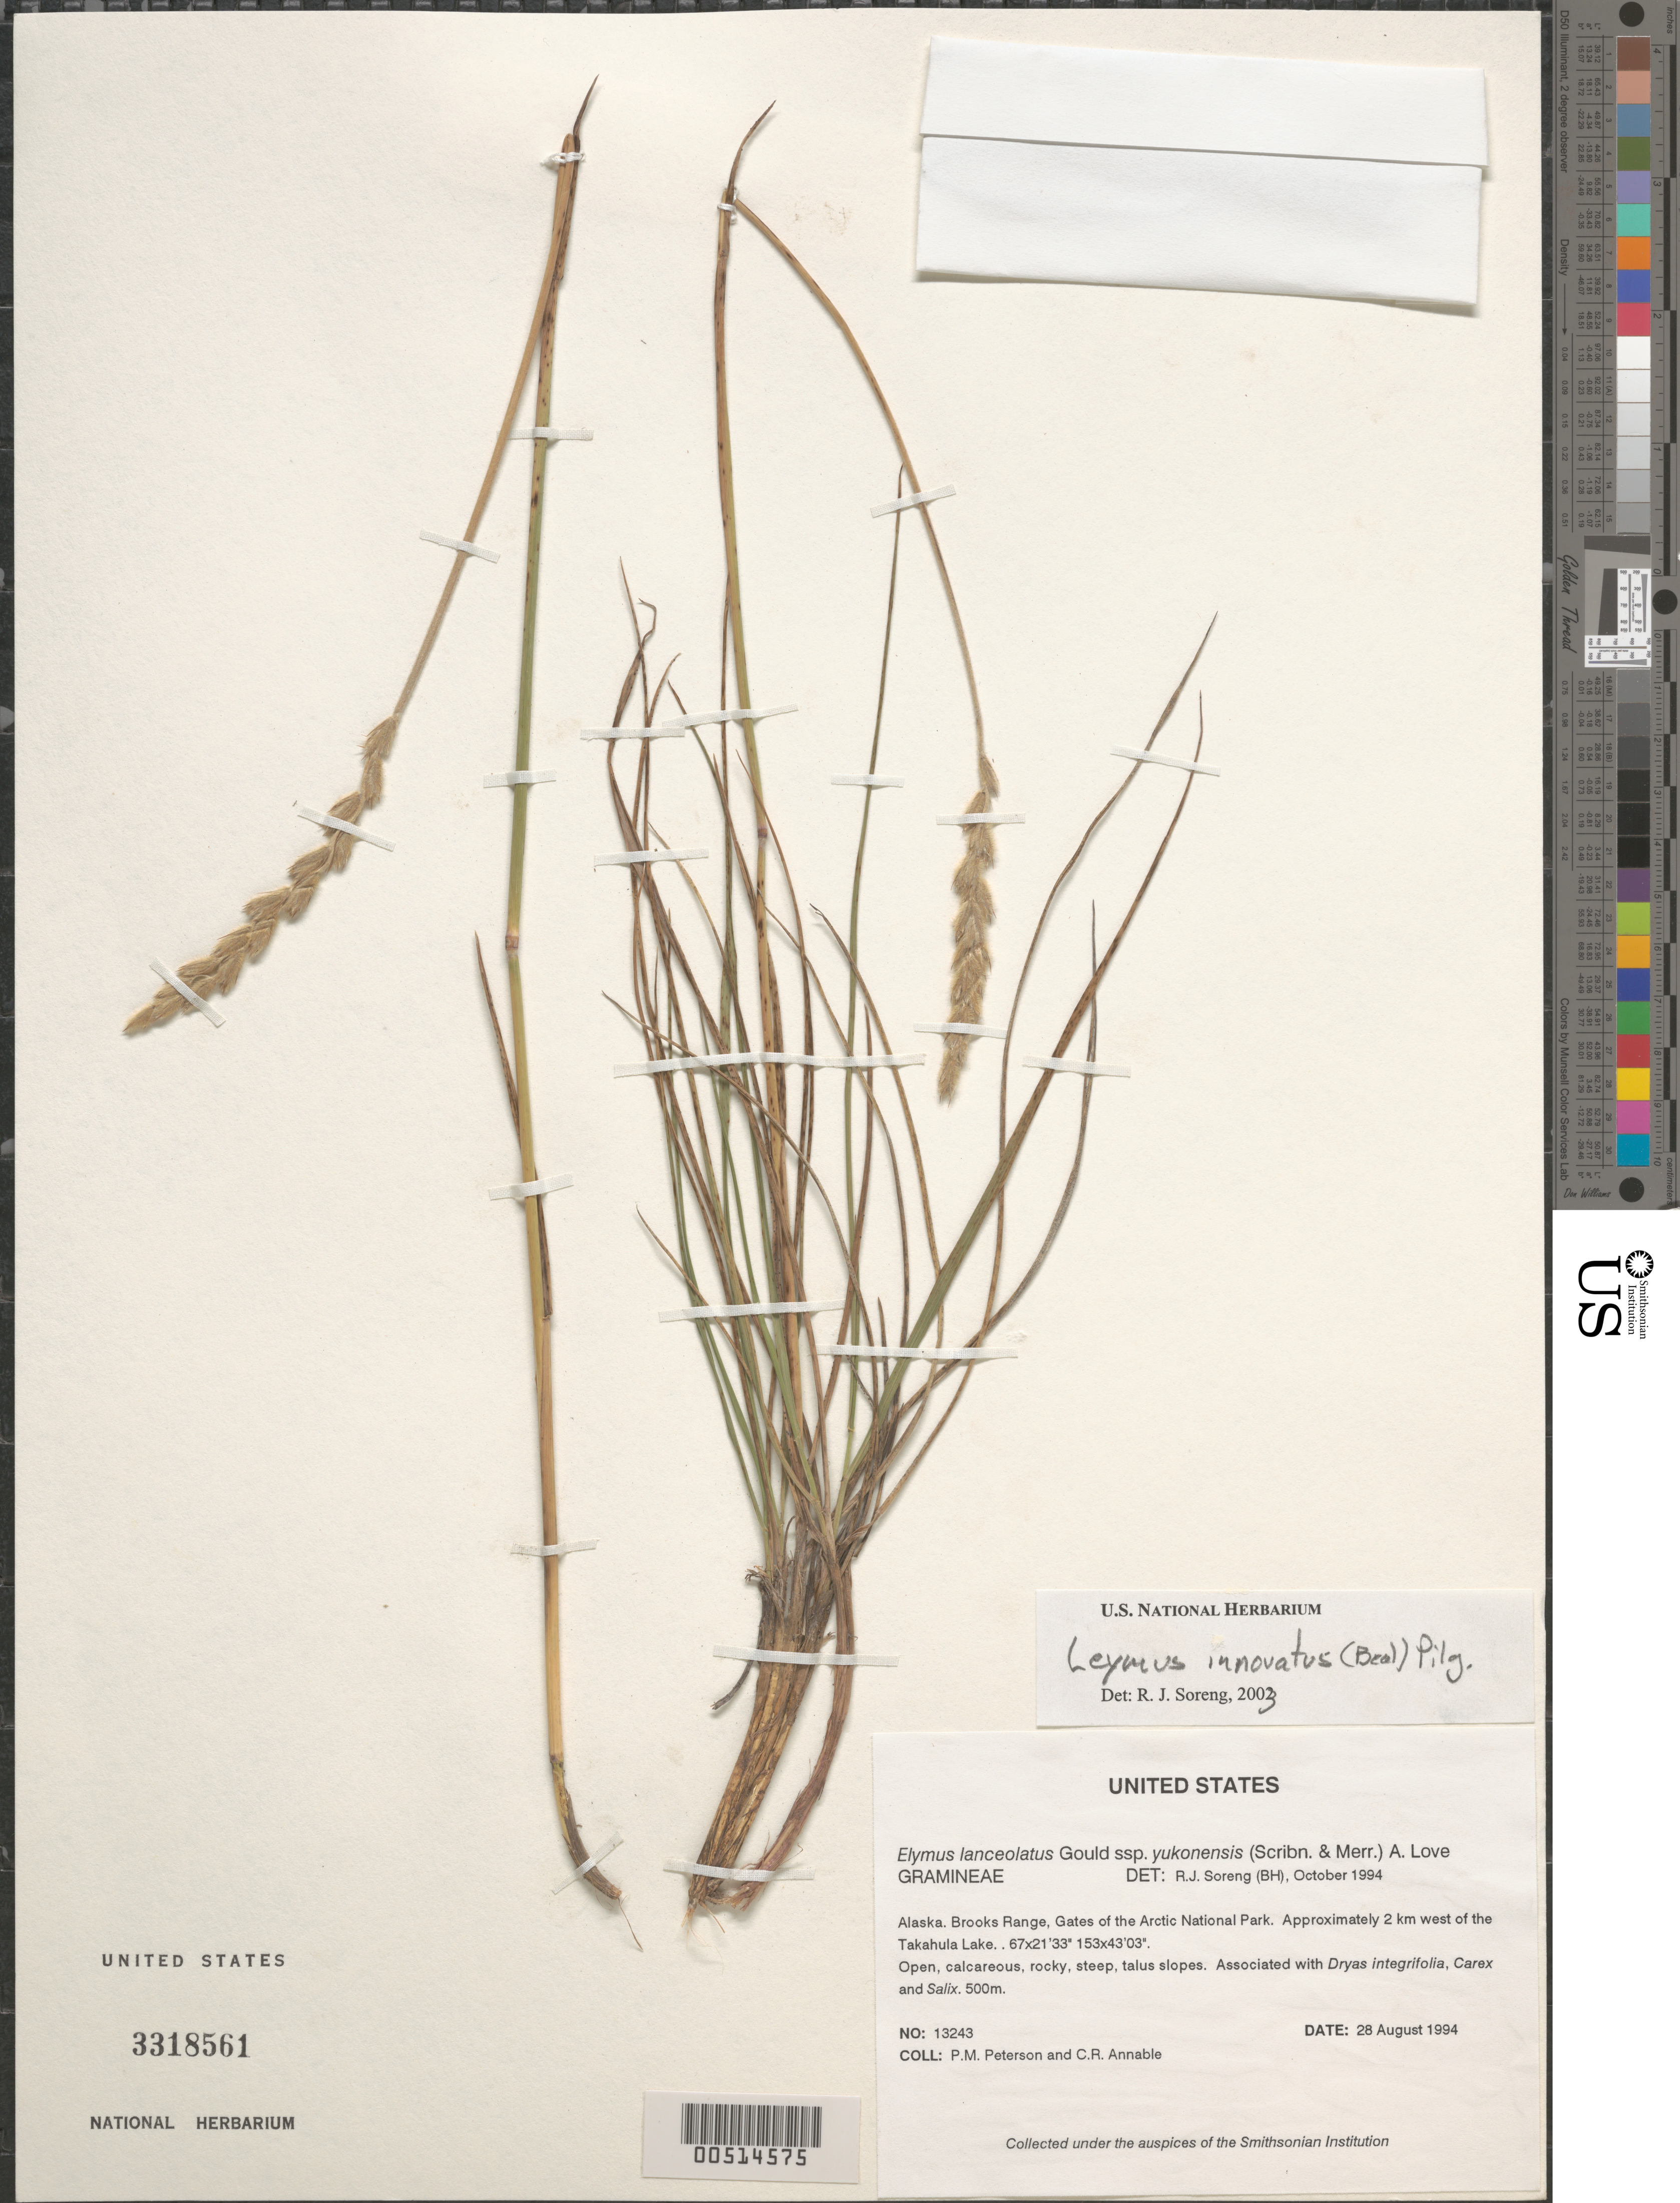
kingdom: Plantae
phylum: Tracheophyta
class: Liliopsida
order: Poales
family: Poaceae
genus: Elymus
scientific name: Elymus lanceolatus subsp. yukonensis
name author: (Scribn. & Merr.) Á. Löve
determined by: Soreng, Robert J., Research Associate (BOT), Smithsonian Institution - National Museum of Natural History (UNITED STATES)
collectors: P. M. Peterson & C. R. Annable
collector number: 13243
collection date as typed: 28 Aug 1994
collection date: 1994-08-28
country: United States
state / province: Alaska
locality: Brooks Range, Gates of the Arctic National Park. Approximately 2 km west of the Takahula Lake.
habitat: Open, calcareous, rocky, steep, talus slopes. Associated with {Dryas integrifolia}, {Carex} and {Salix}.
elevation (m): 500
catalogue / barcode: US 3318561